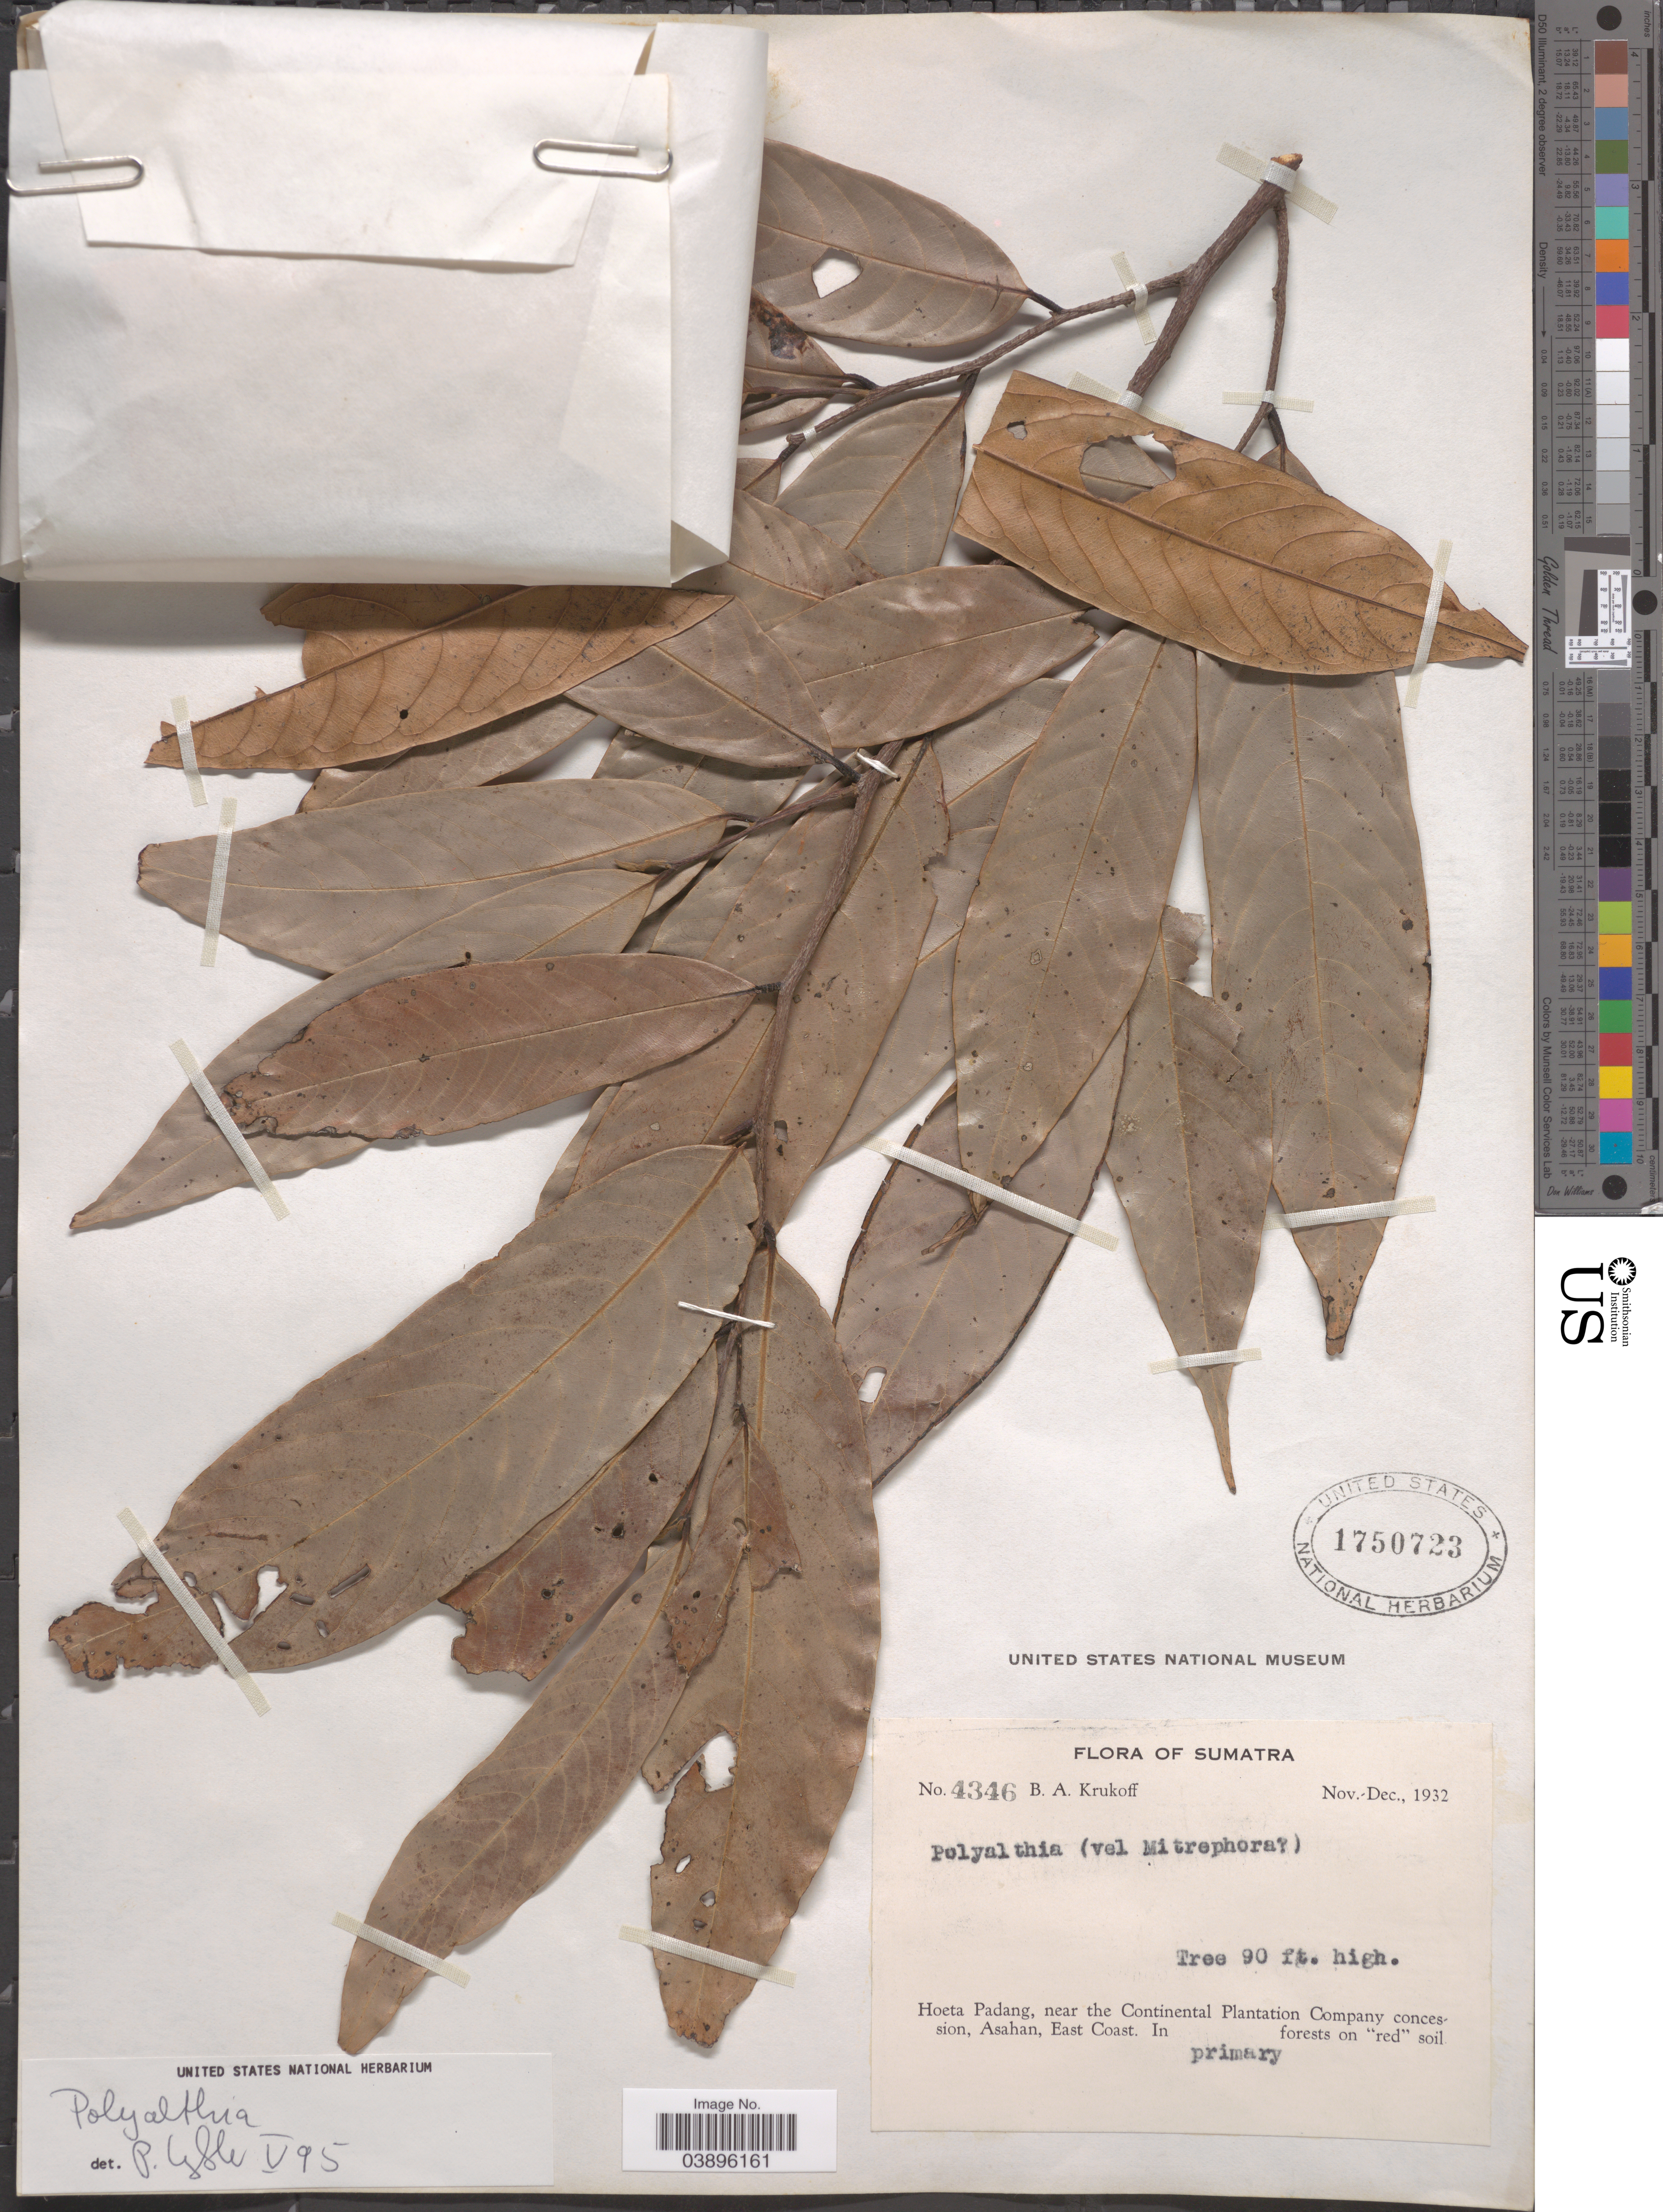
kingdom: Plantae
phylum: Tracheophyta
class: Magnoliopsida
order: Magnoliales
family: Annonaceae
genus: Polyalthia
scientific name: Polyalthia sp.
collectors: B. A. Krukoff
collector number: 4346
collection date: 1932-11/1932-12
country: Indonesia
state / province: Sumatra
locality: Hoeta Padang, near the Continental Plantation Company concession, Asahan, East Coast.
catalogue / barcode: US 1750723